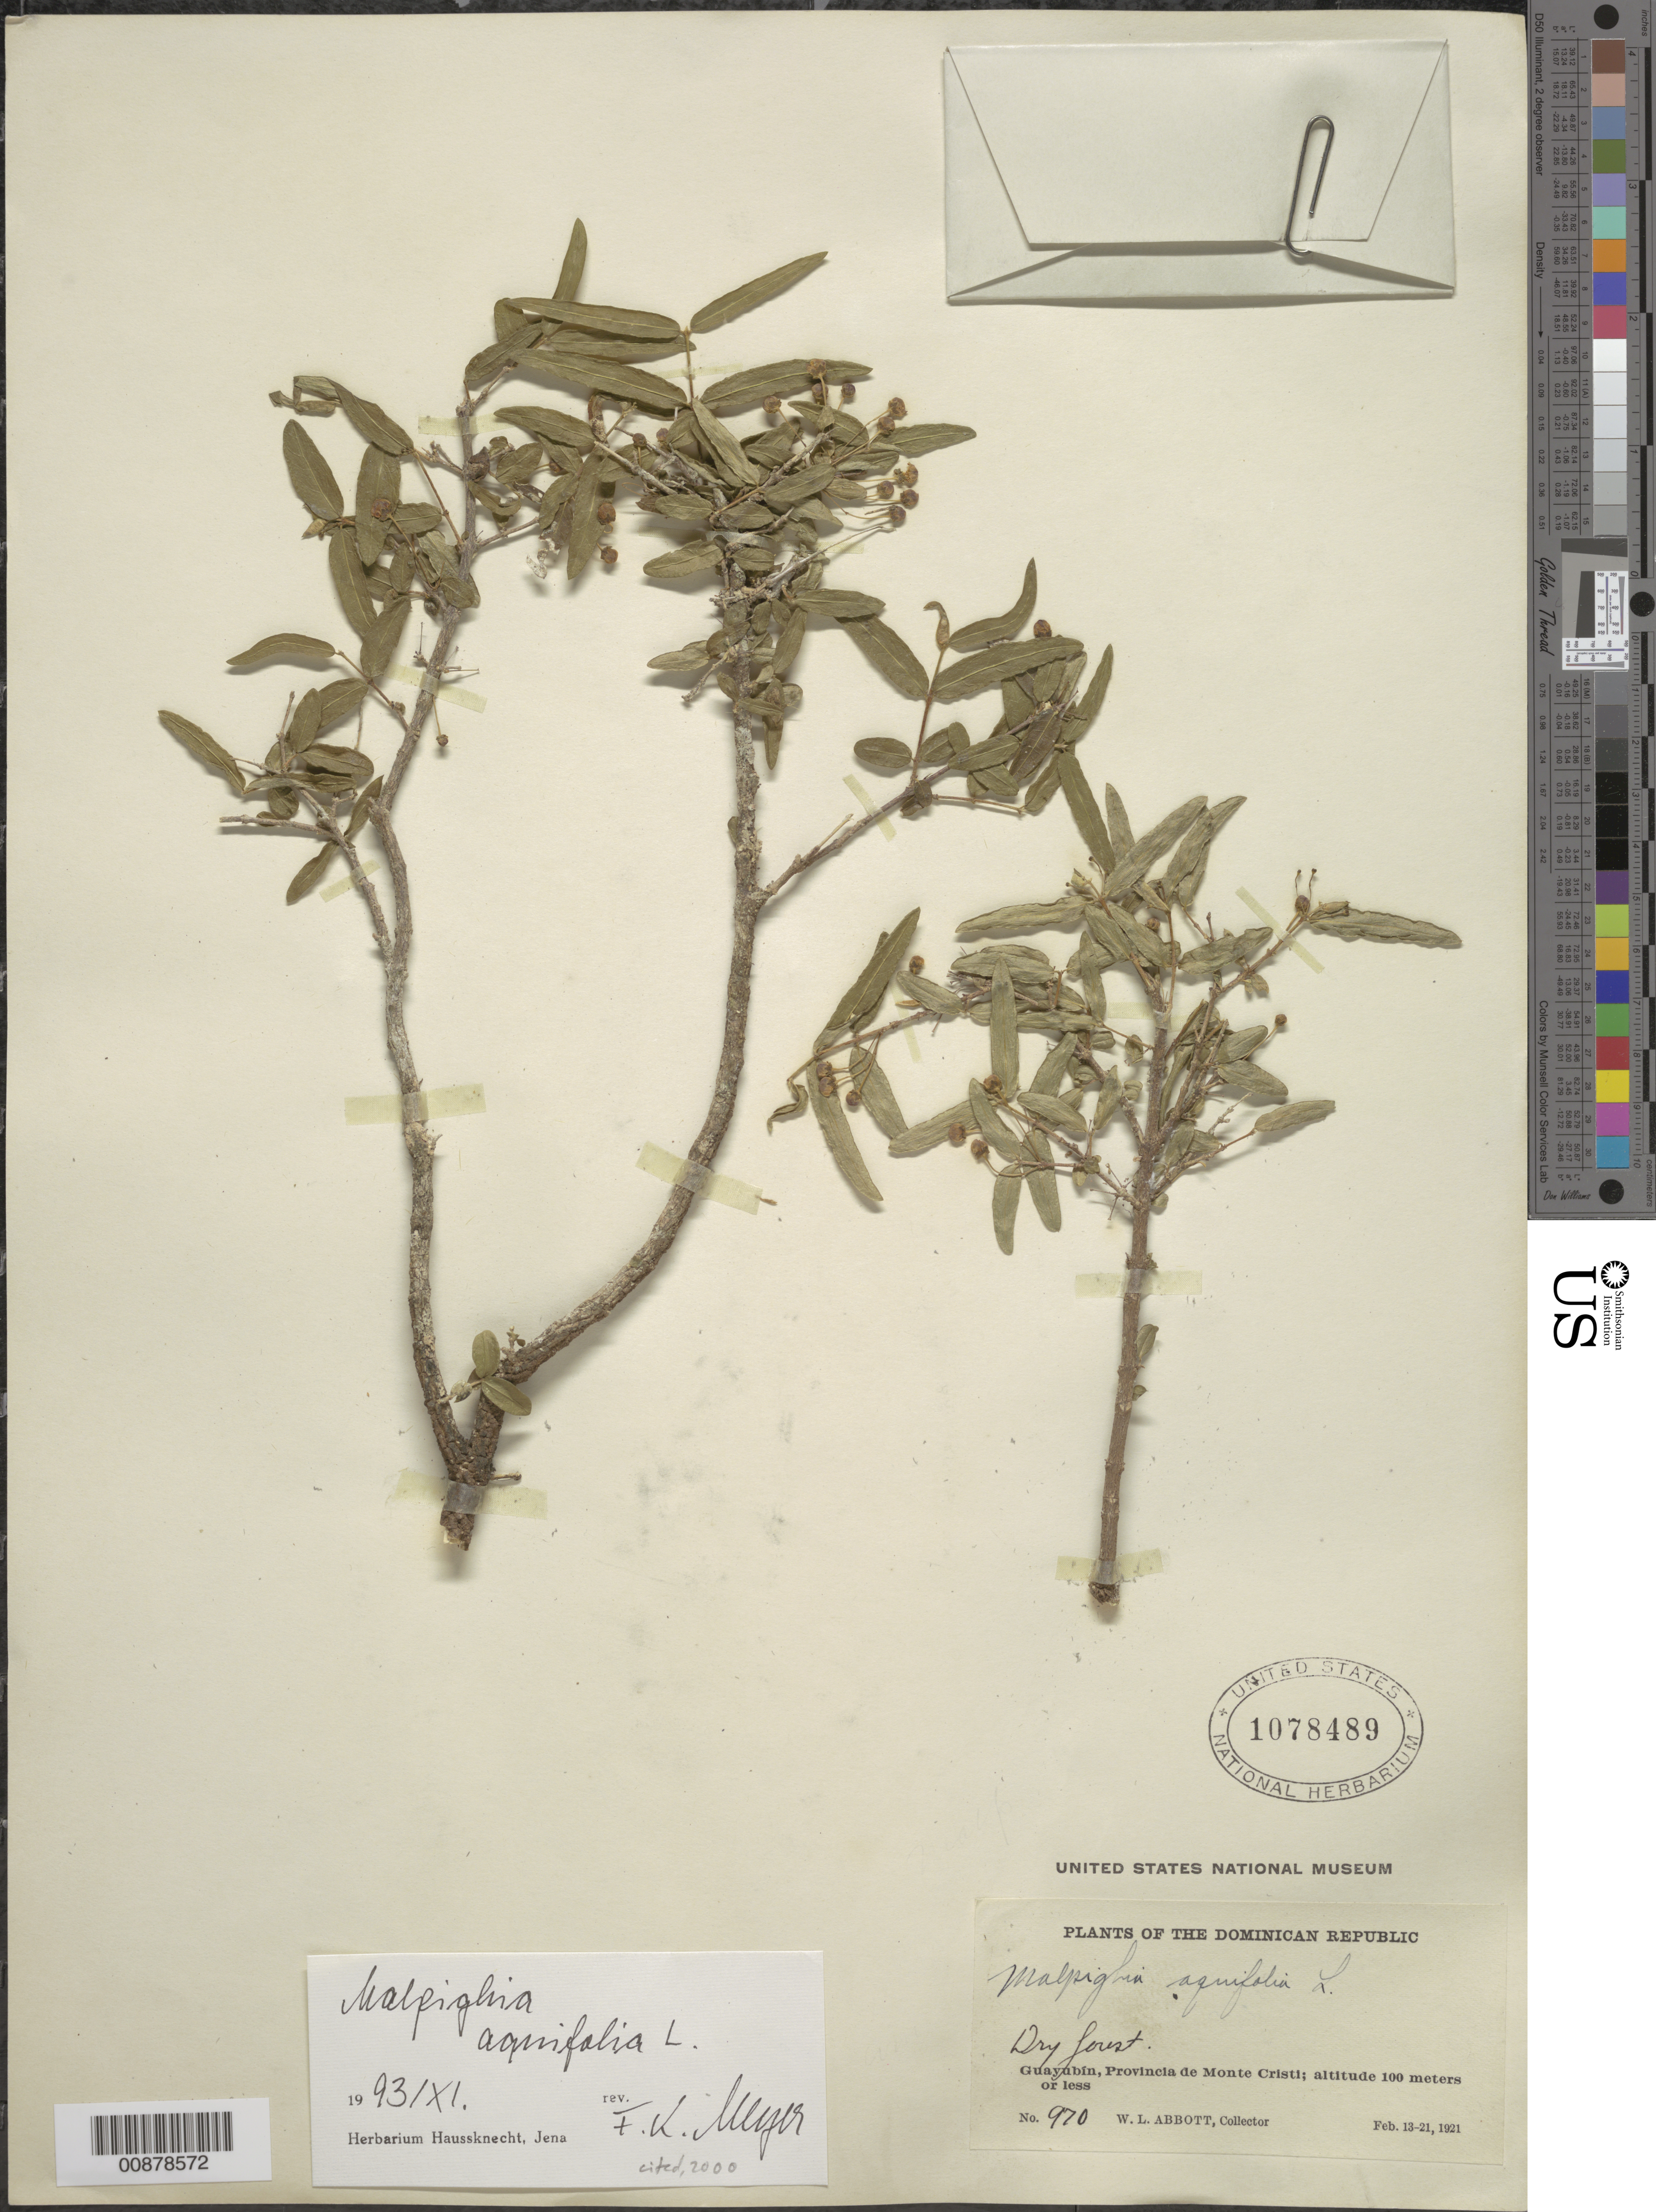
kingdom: Plantae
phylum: Tracheophyta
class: Magnoliopsida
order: Malpighiales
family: Malpighiaceae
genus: Malpighia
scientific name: Malpighia aquifolia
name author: L.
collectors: W. L. Abbott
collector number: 970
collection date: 1921-02-13/1921-02-21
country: Dominican Republic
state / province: Monte Cristi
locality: Guayubín.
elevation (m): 100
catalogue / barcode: US 1078489